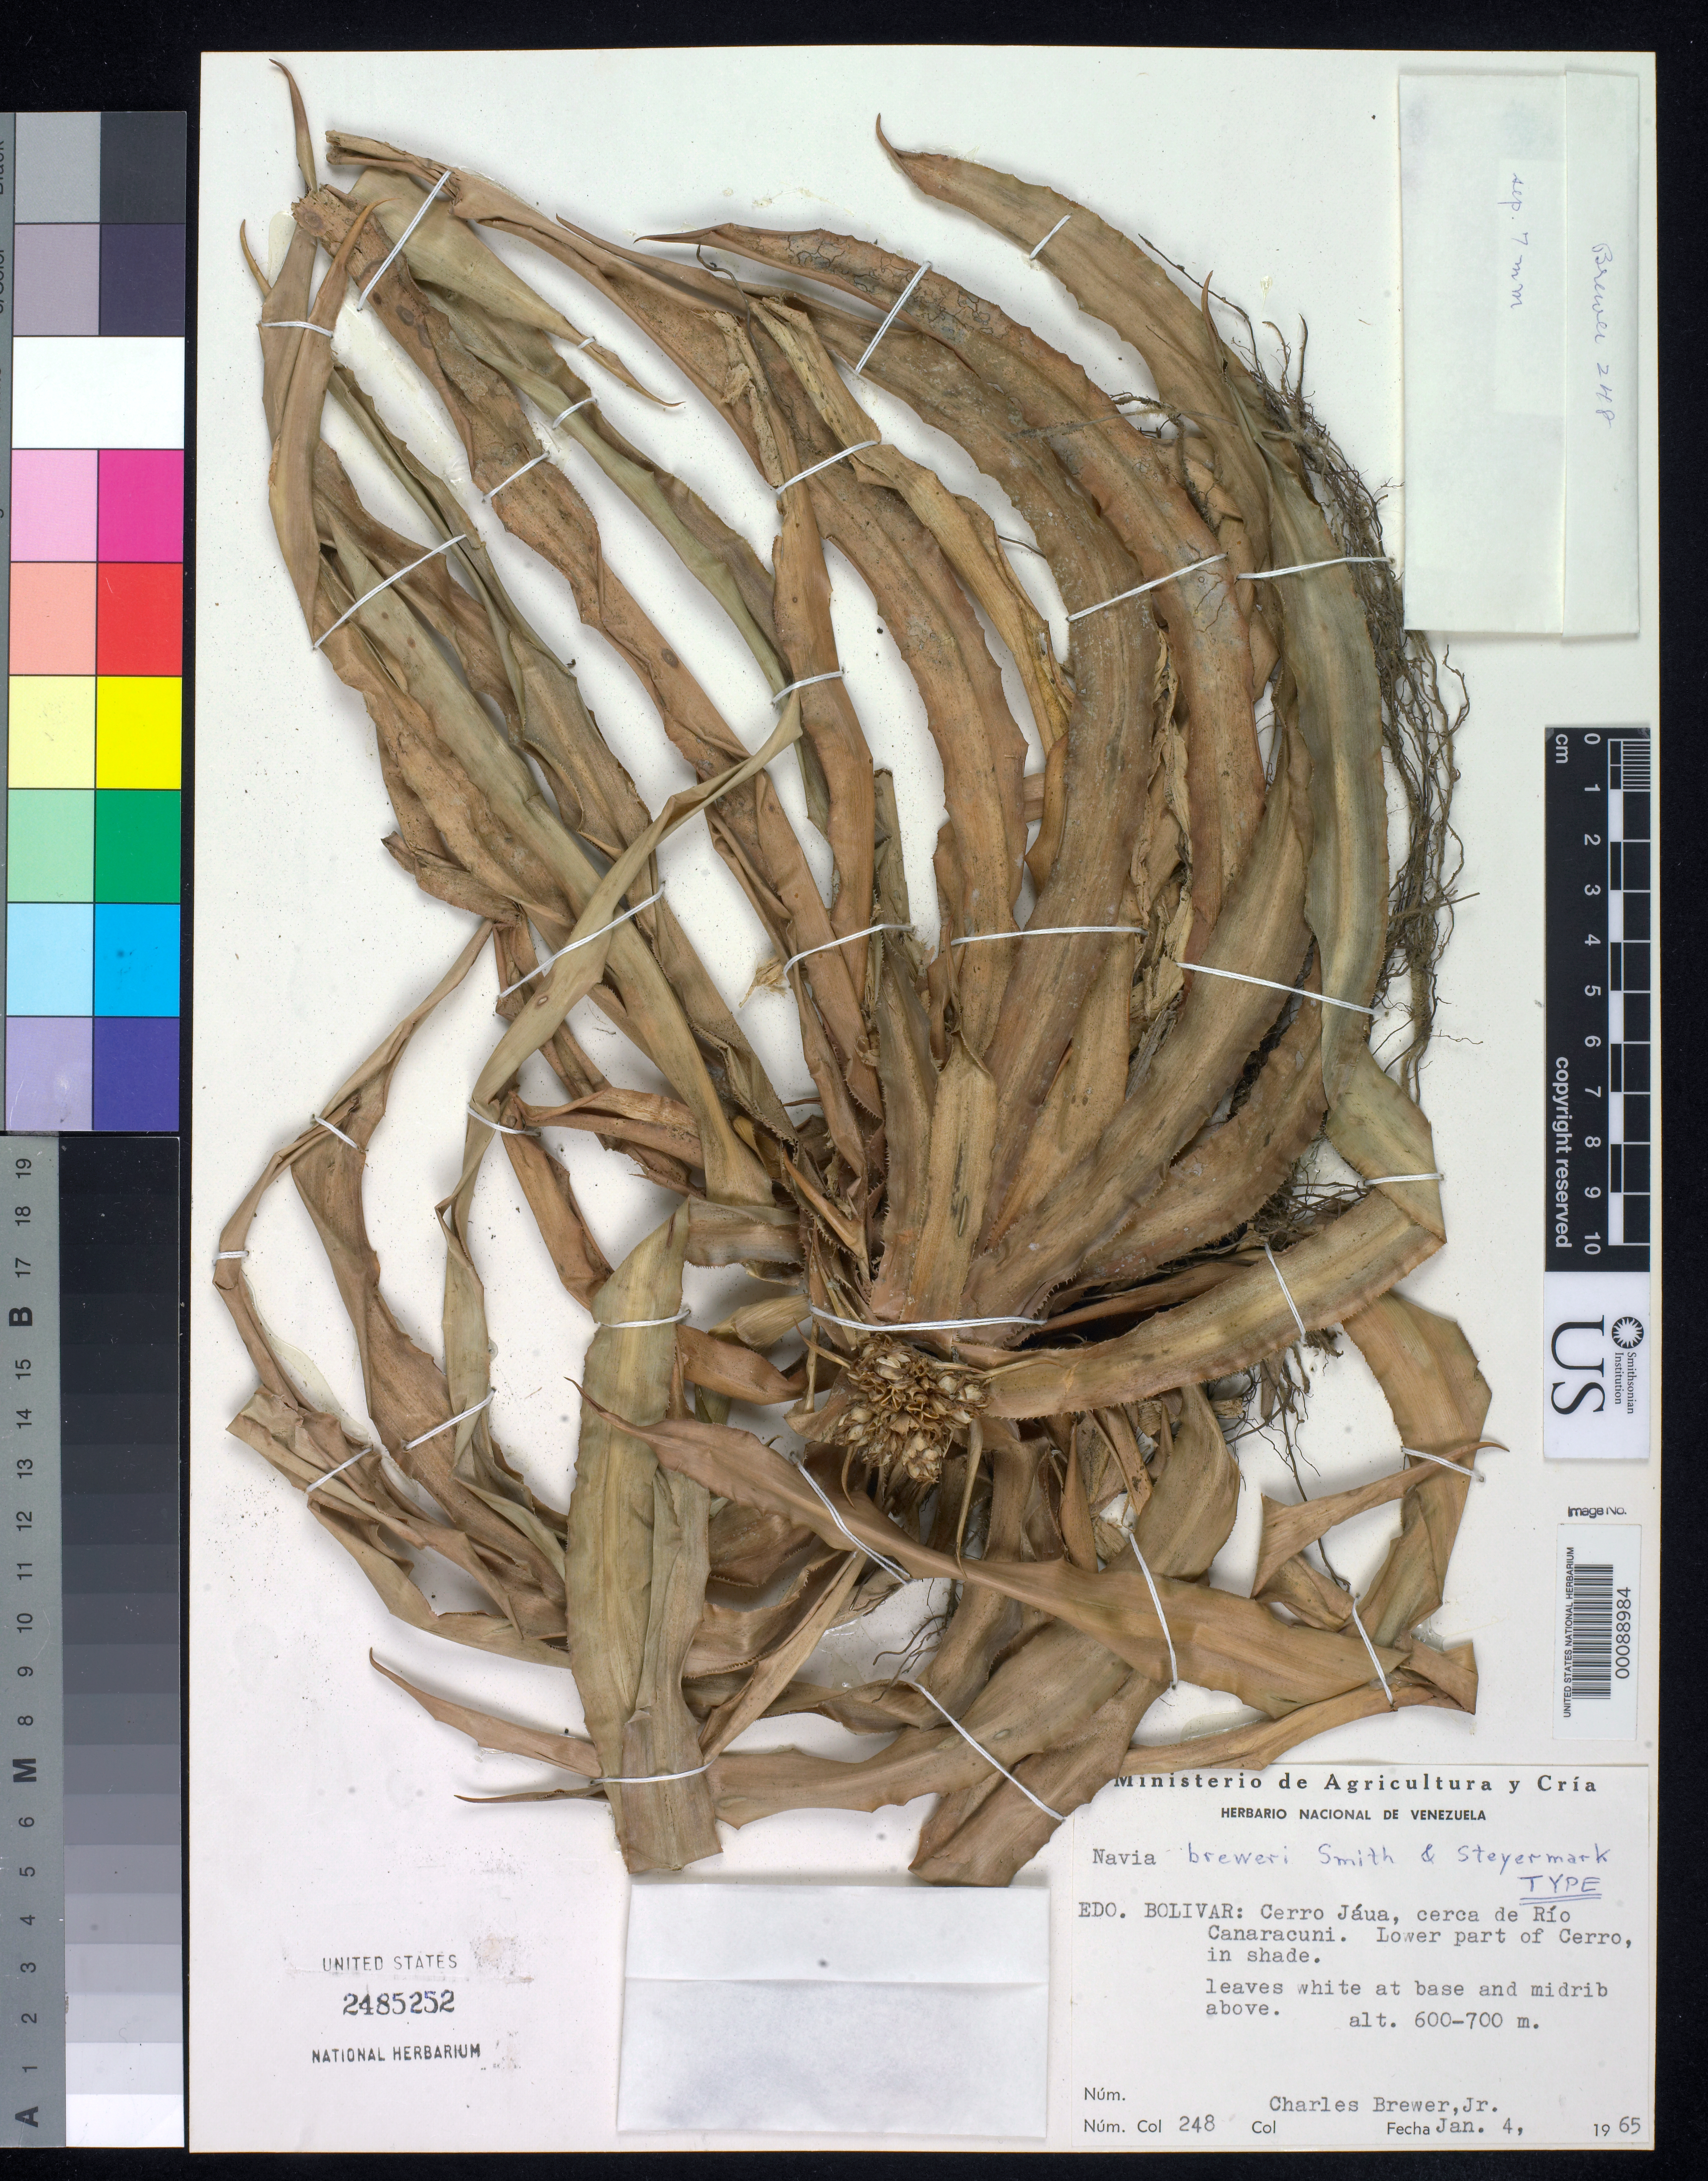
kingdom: Plantae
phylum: Tracheophyta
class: Liliopsida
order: Poales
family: Bromeliaceae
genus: Navia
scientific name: Navia breweri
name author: L.B. Sm. & Steyerm.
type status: Holotype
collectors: C. Brewer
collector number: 248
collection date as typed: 04 Jan 1965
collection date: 1965-01-04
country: Venezuela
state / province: Bolivar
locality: Cerro Jaua, near Rio Canaracuni.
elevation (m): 600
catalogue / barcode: US 2485252